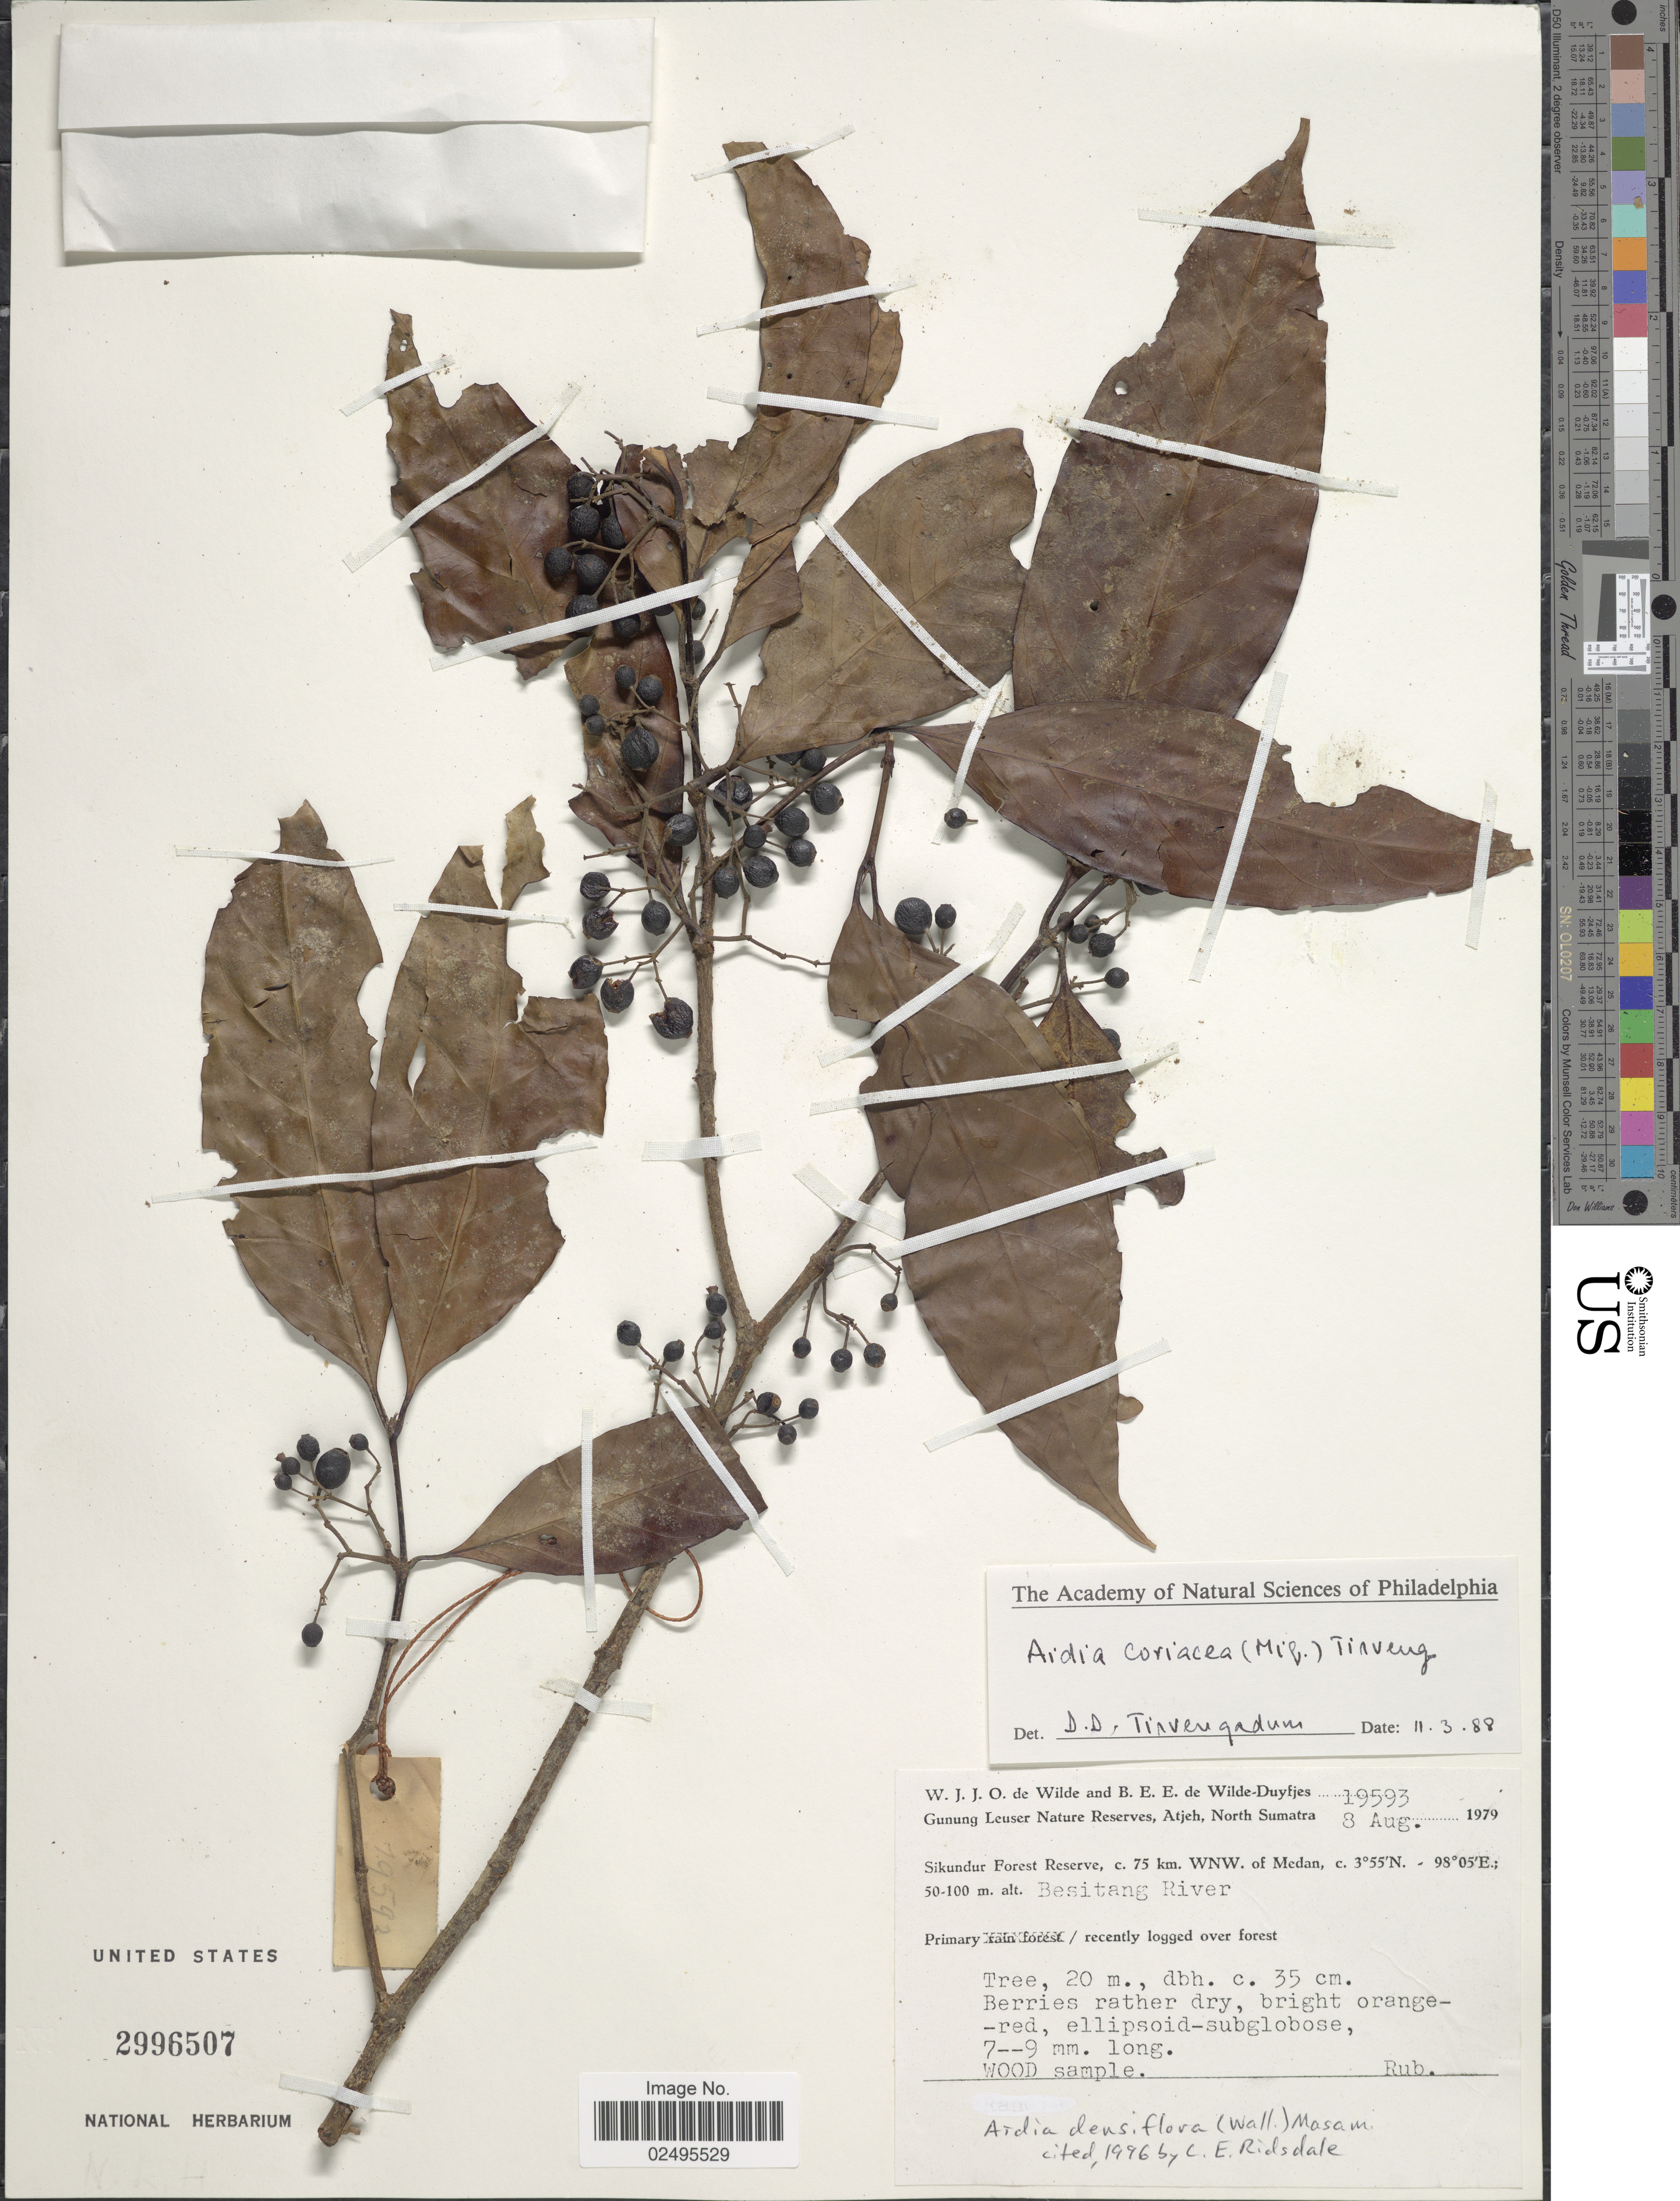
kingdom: Plantae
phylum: Tracheophyta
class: Magnoliopsida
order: Gentianales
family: Rubiaceae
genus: Aidia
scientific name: Aidia densiflora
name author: (Wall.) Masam.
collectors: W. J. de Wilde & B. E. de Wilde-Duyfjes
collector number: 19593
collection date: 1979-08-08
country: Indonesia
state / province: Sumatra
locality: Gunung Leuser Nature Reserve, Atjeh, North Sumatra, Sikundur Forest Reserve, c. 75 km. WNW. of Medan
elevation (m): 50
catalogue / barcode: US 2996507